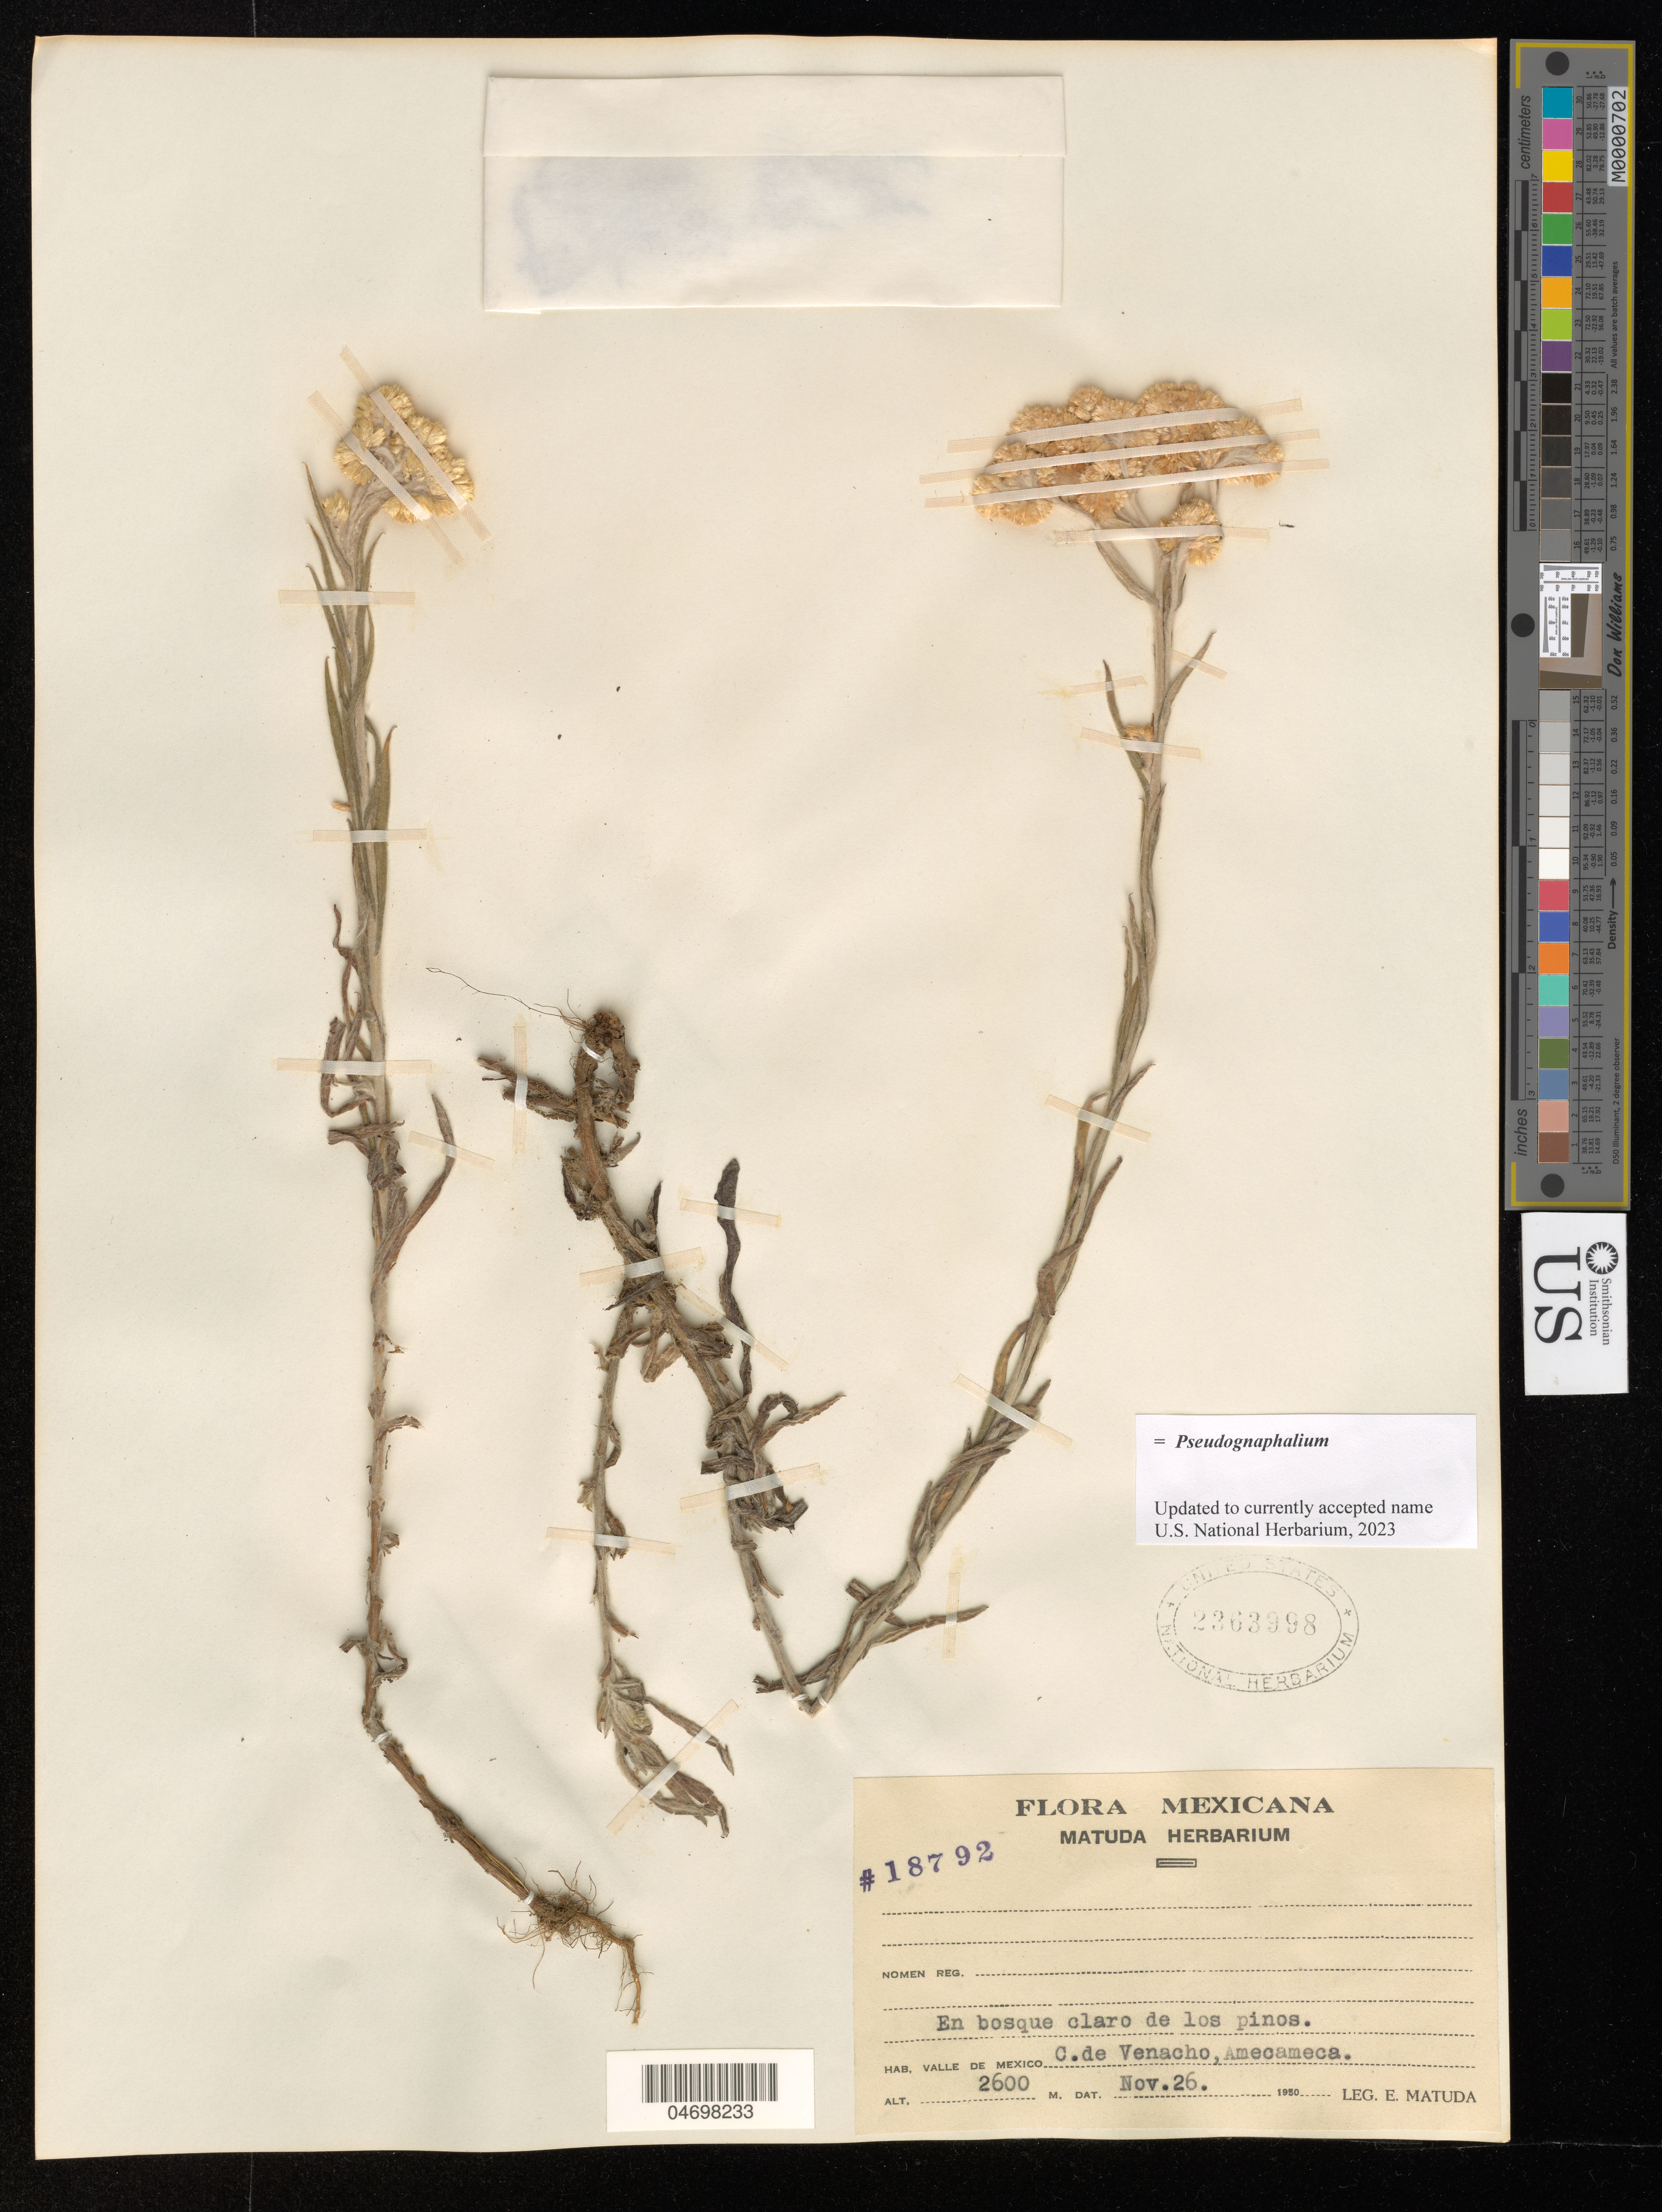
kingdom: Plantae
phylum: Tracheophyta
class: Magnoliopsida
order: Asterales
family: Asteraceae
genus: Pseudognaphalium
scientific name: Pseudognaphalium sp.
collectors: E. Matuda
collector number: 18792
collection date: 1950-11-26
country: Mexico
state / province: México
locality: C. de Venacho, Amecameca, Valle de Mexico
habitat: En bosque claro de los pinos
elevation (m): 2600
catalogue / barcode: US 2363998